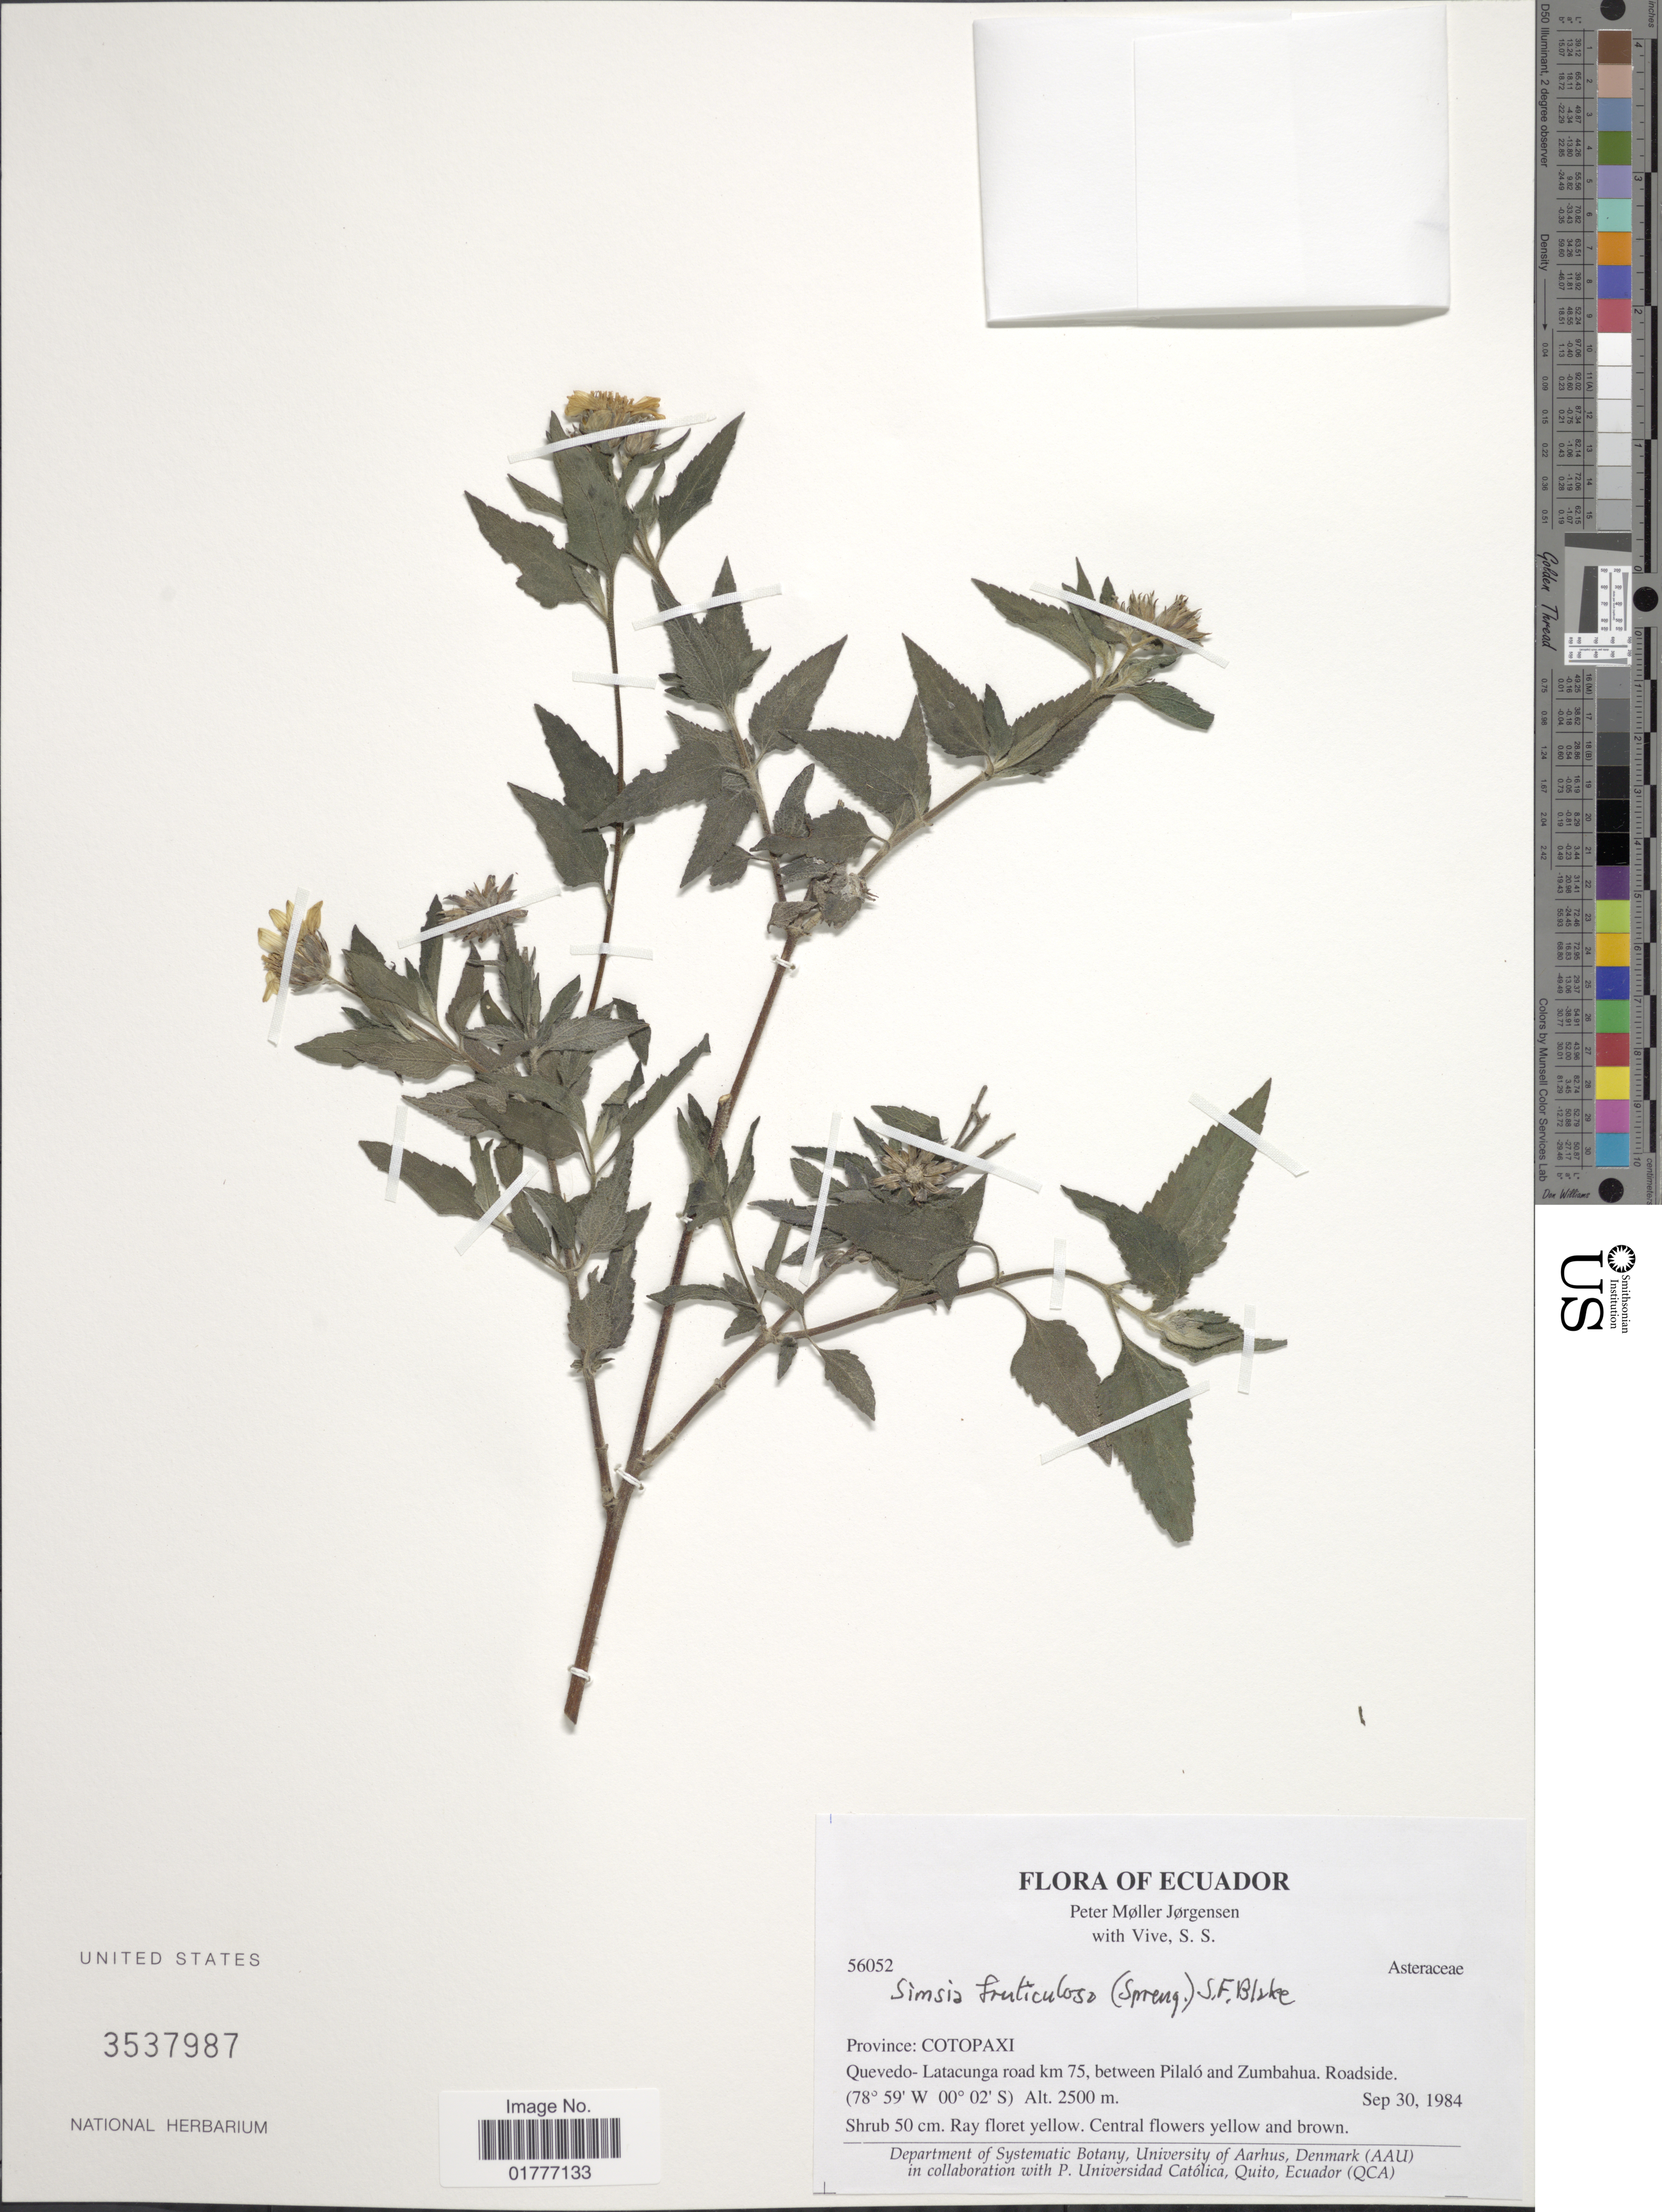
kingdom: Plantae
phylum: Tracheophyta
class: Magnoliopsida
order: Asterales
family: Asteraceae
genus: Simsia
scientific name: Simsia fruticulosa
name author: (Spreng.) S.F. Blake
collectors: P. M. Jørgensen & S. Vive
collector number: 56052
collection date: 1984-09-30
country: Ecuador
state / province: Cotopaxi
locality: Quevedo-Latacunga road km 75, between Pilaló and Zumbahua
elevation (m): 2500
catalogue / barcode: US 3537987